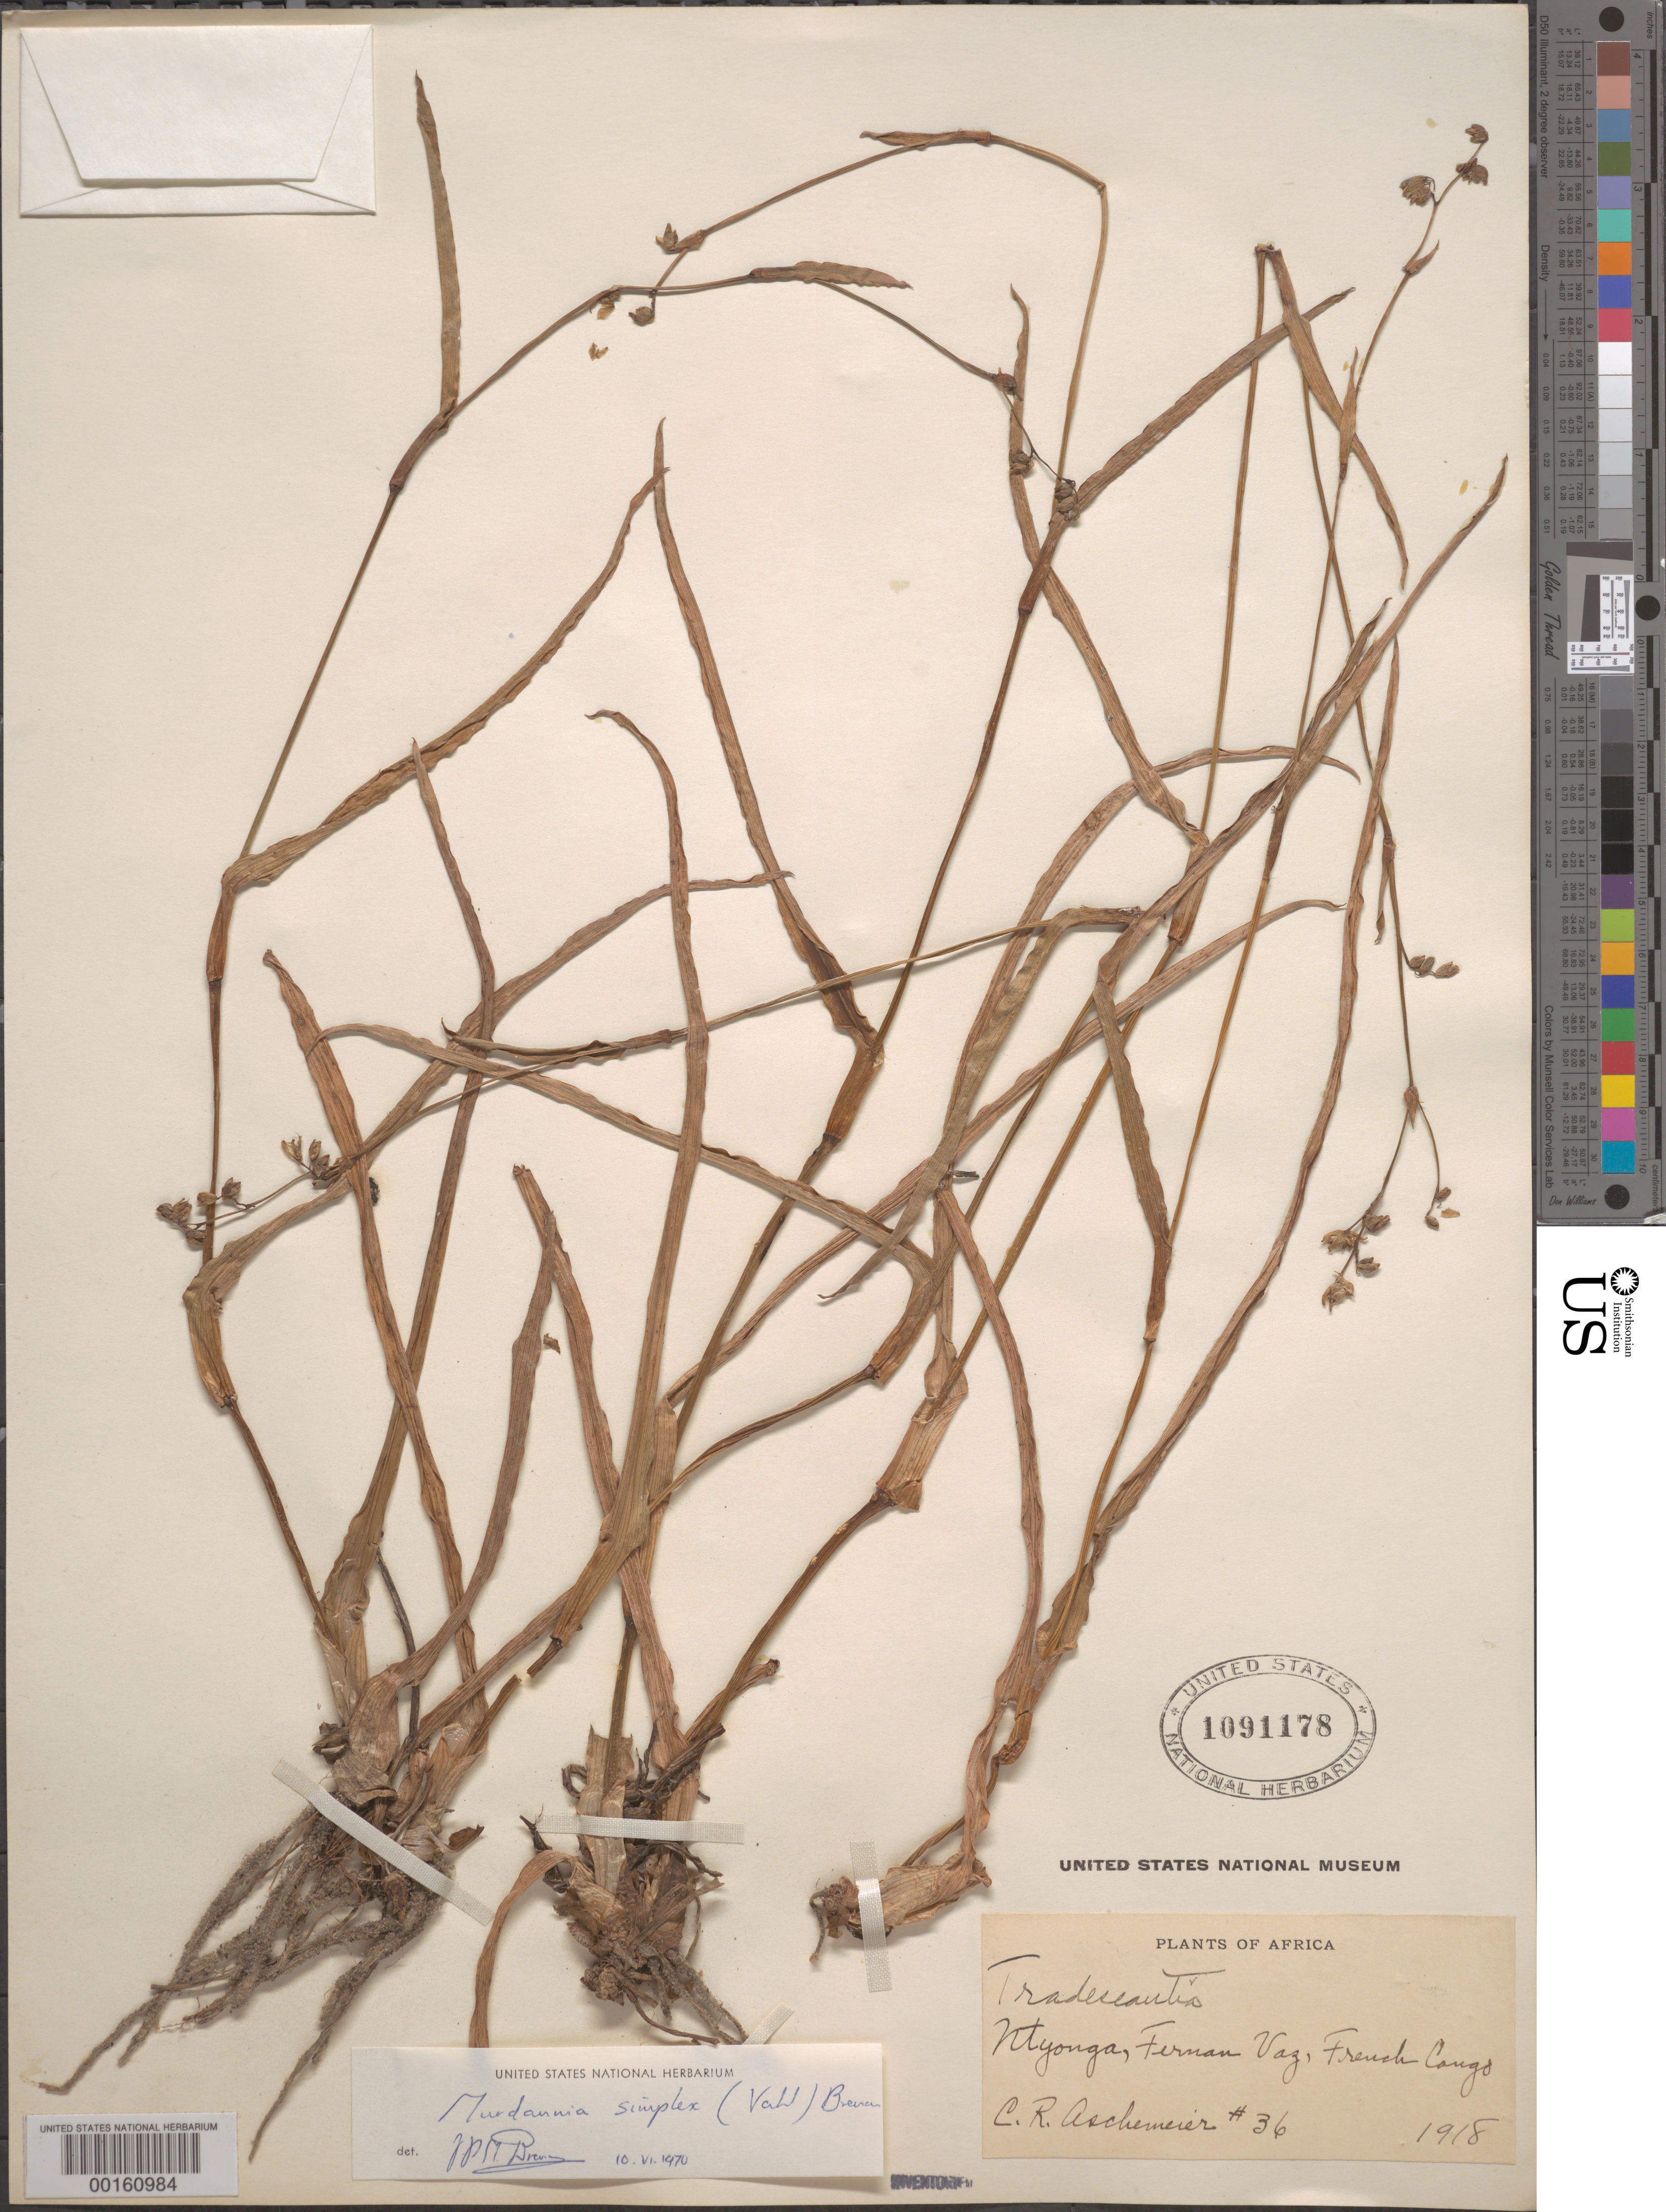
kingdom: Plantae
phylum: Tracheophyta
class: Liliopsida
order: Commelinales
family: Commelinaceae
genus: Murdannia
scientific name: Murdannia simplex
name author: (Vahl) Brenan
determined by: Brennan, J.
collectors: C. Aschemeier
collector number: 36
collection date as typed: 1918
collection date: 1918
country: Gabon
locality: Ntyonga, Fernan Vaz, French Congo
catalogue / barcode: US 1091178